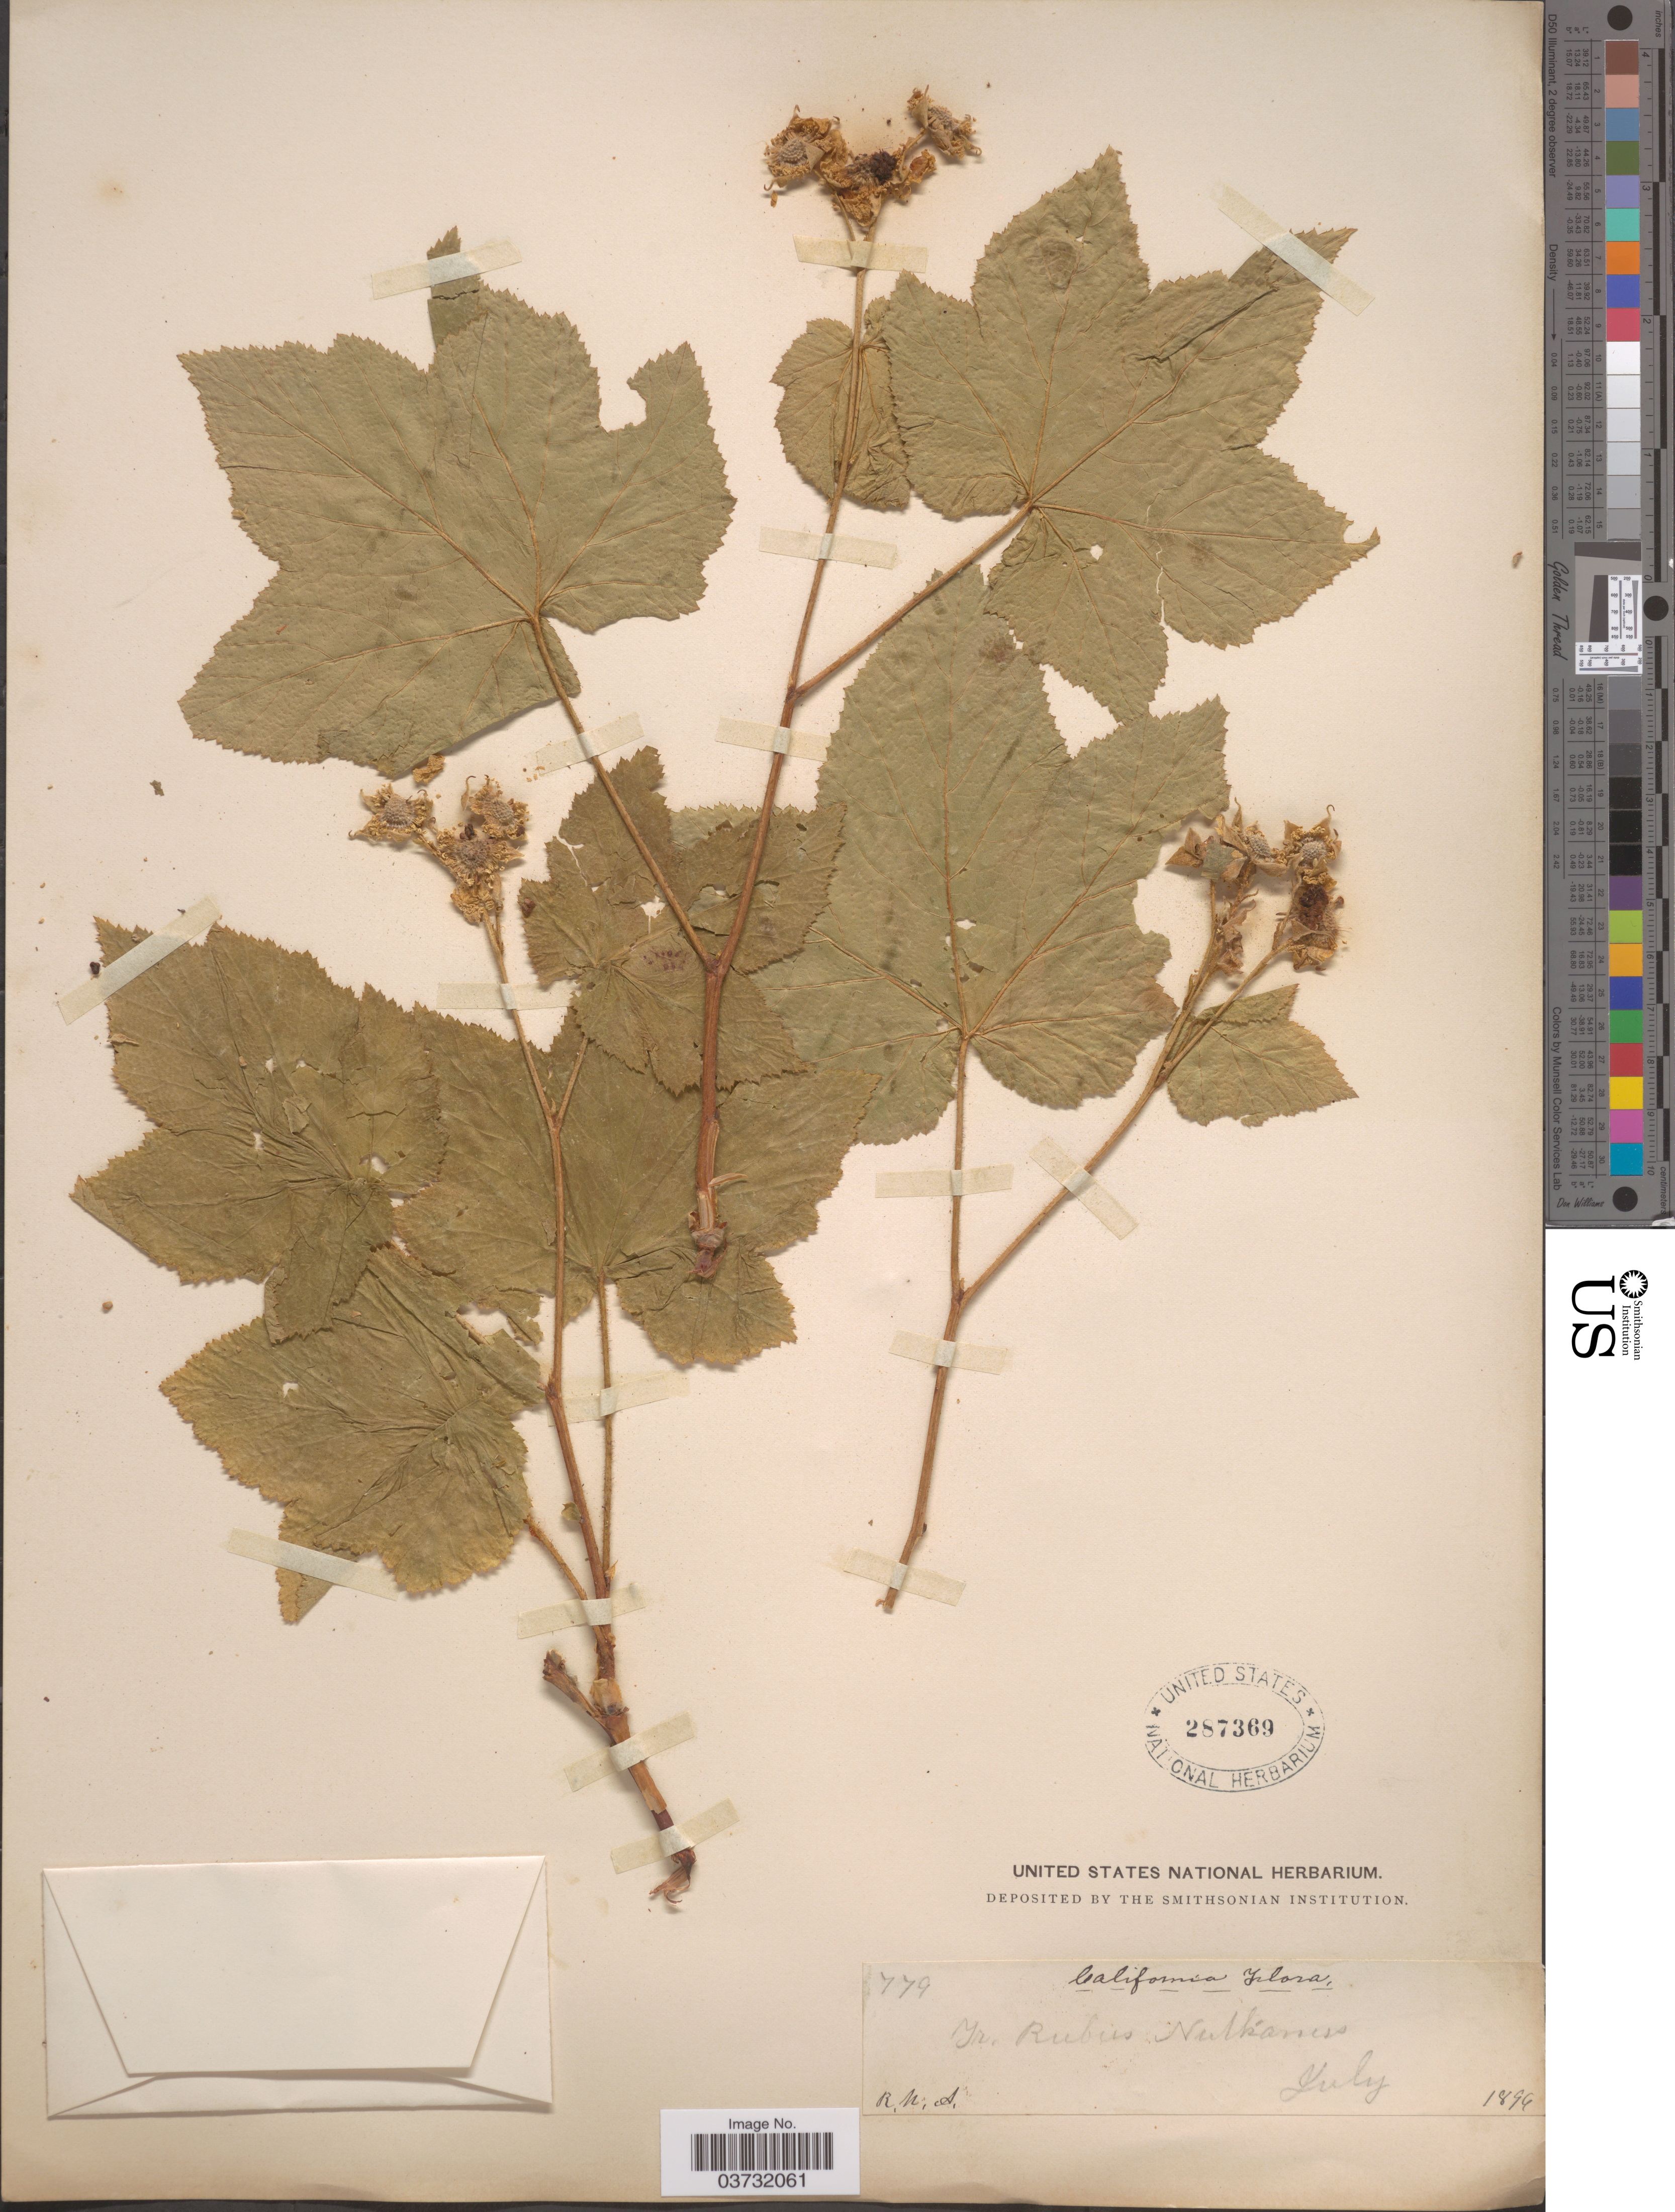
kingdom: Plantae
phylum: Tracheophyta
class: Magnoliopsida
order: Rosales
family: Rosaceae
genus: Rubus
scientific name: Rubus parviflorus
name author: Nutt.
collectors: R. M. A.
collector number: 779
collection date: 1899-07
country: United States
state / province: California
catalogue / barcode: US 287369